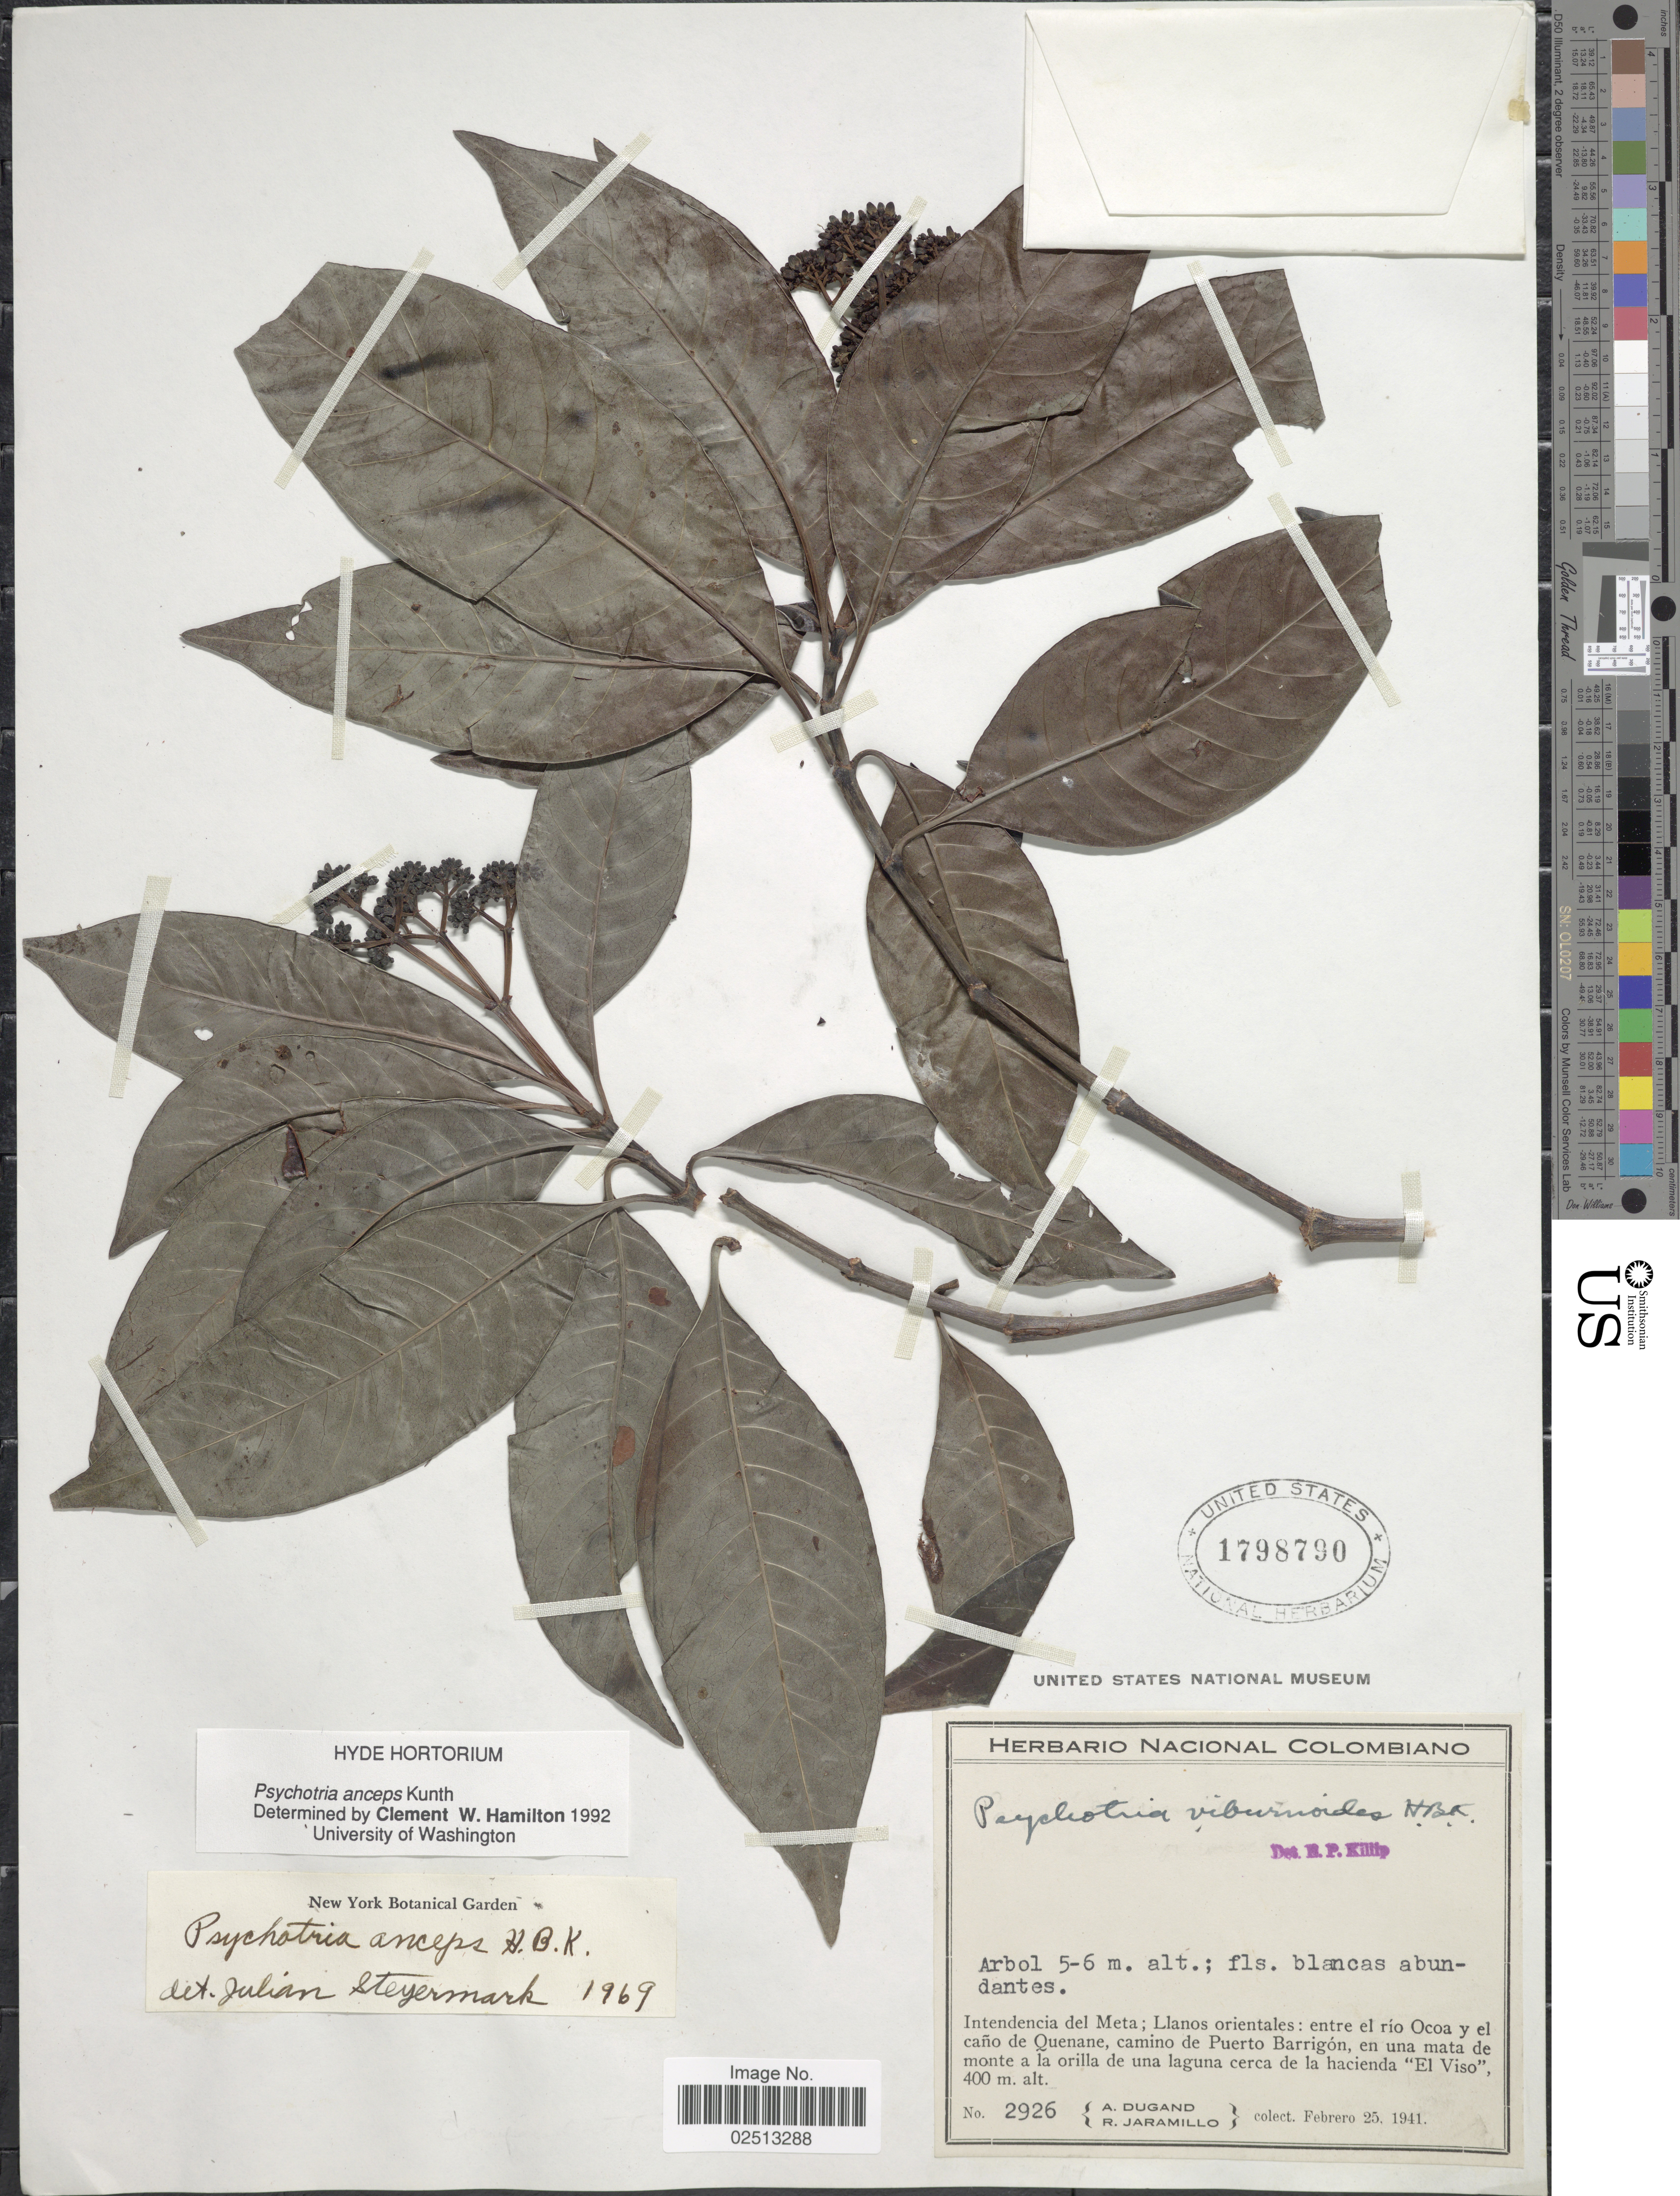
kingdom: Plantae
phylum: Tracheophyta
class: Magnoliopsida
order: Gentianales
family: Rubiaceae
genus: Psychotria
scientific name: Psychotria anceps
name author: Kunth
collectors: A. Dugand & R. Jaramillo M.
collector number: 2926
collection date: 1941-02-25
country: Colombia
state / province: Meta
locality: Intendencia del Meta; Llanos orientales: entre el rio Ocoa y el cano de Quenane, camino de Puerto Barrigon, en una mata de monte a la orilla de una laguna cerca de la hacienda "El Viso".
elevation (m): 400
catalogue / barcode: US 1798790